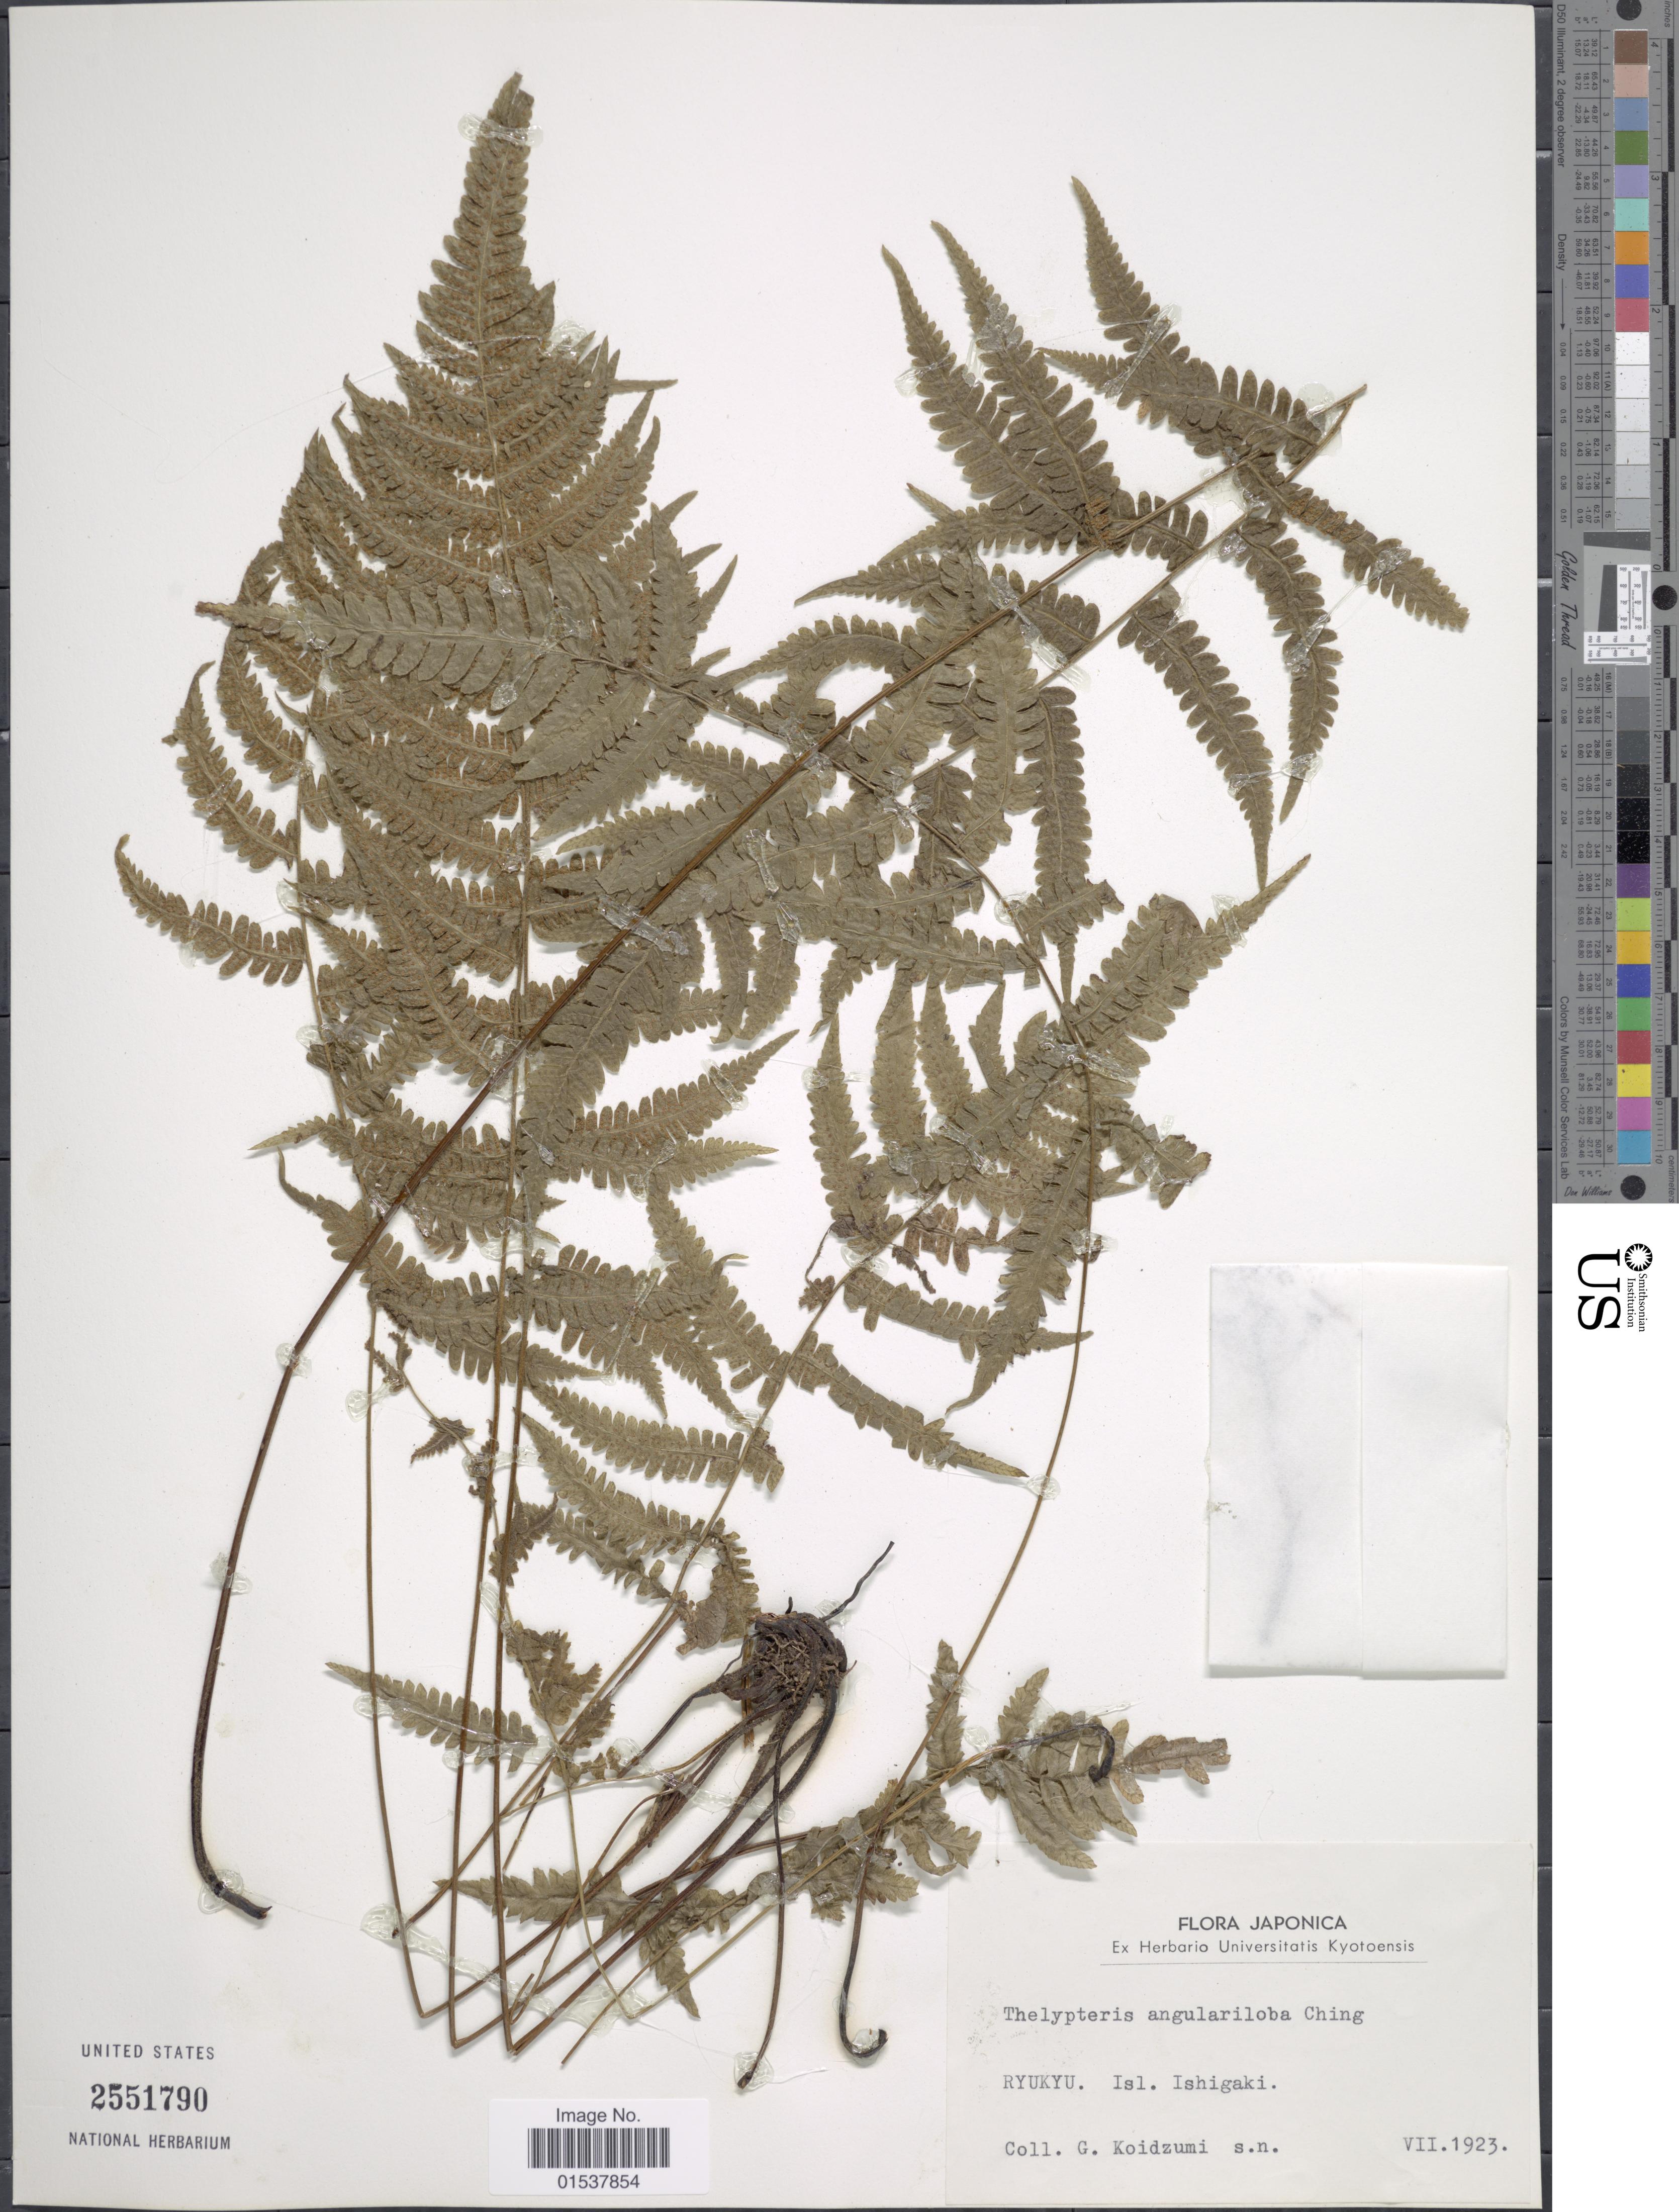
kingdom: Plantae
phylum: Tracheophyta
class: Polypodiopsida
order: Polypodiales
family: Thelypteridaceae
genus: Parathelypteris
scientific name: Parathelypteris angulariloba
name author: (Ching) Ching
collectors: G. Koidzumi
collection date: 1923-07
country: Japan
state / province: Okinawa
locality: Japonica, Ryukyu. Isl. Ishigaki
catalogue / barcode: US 2551790